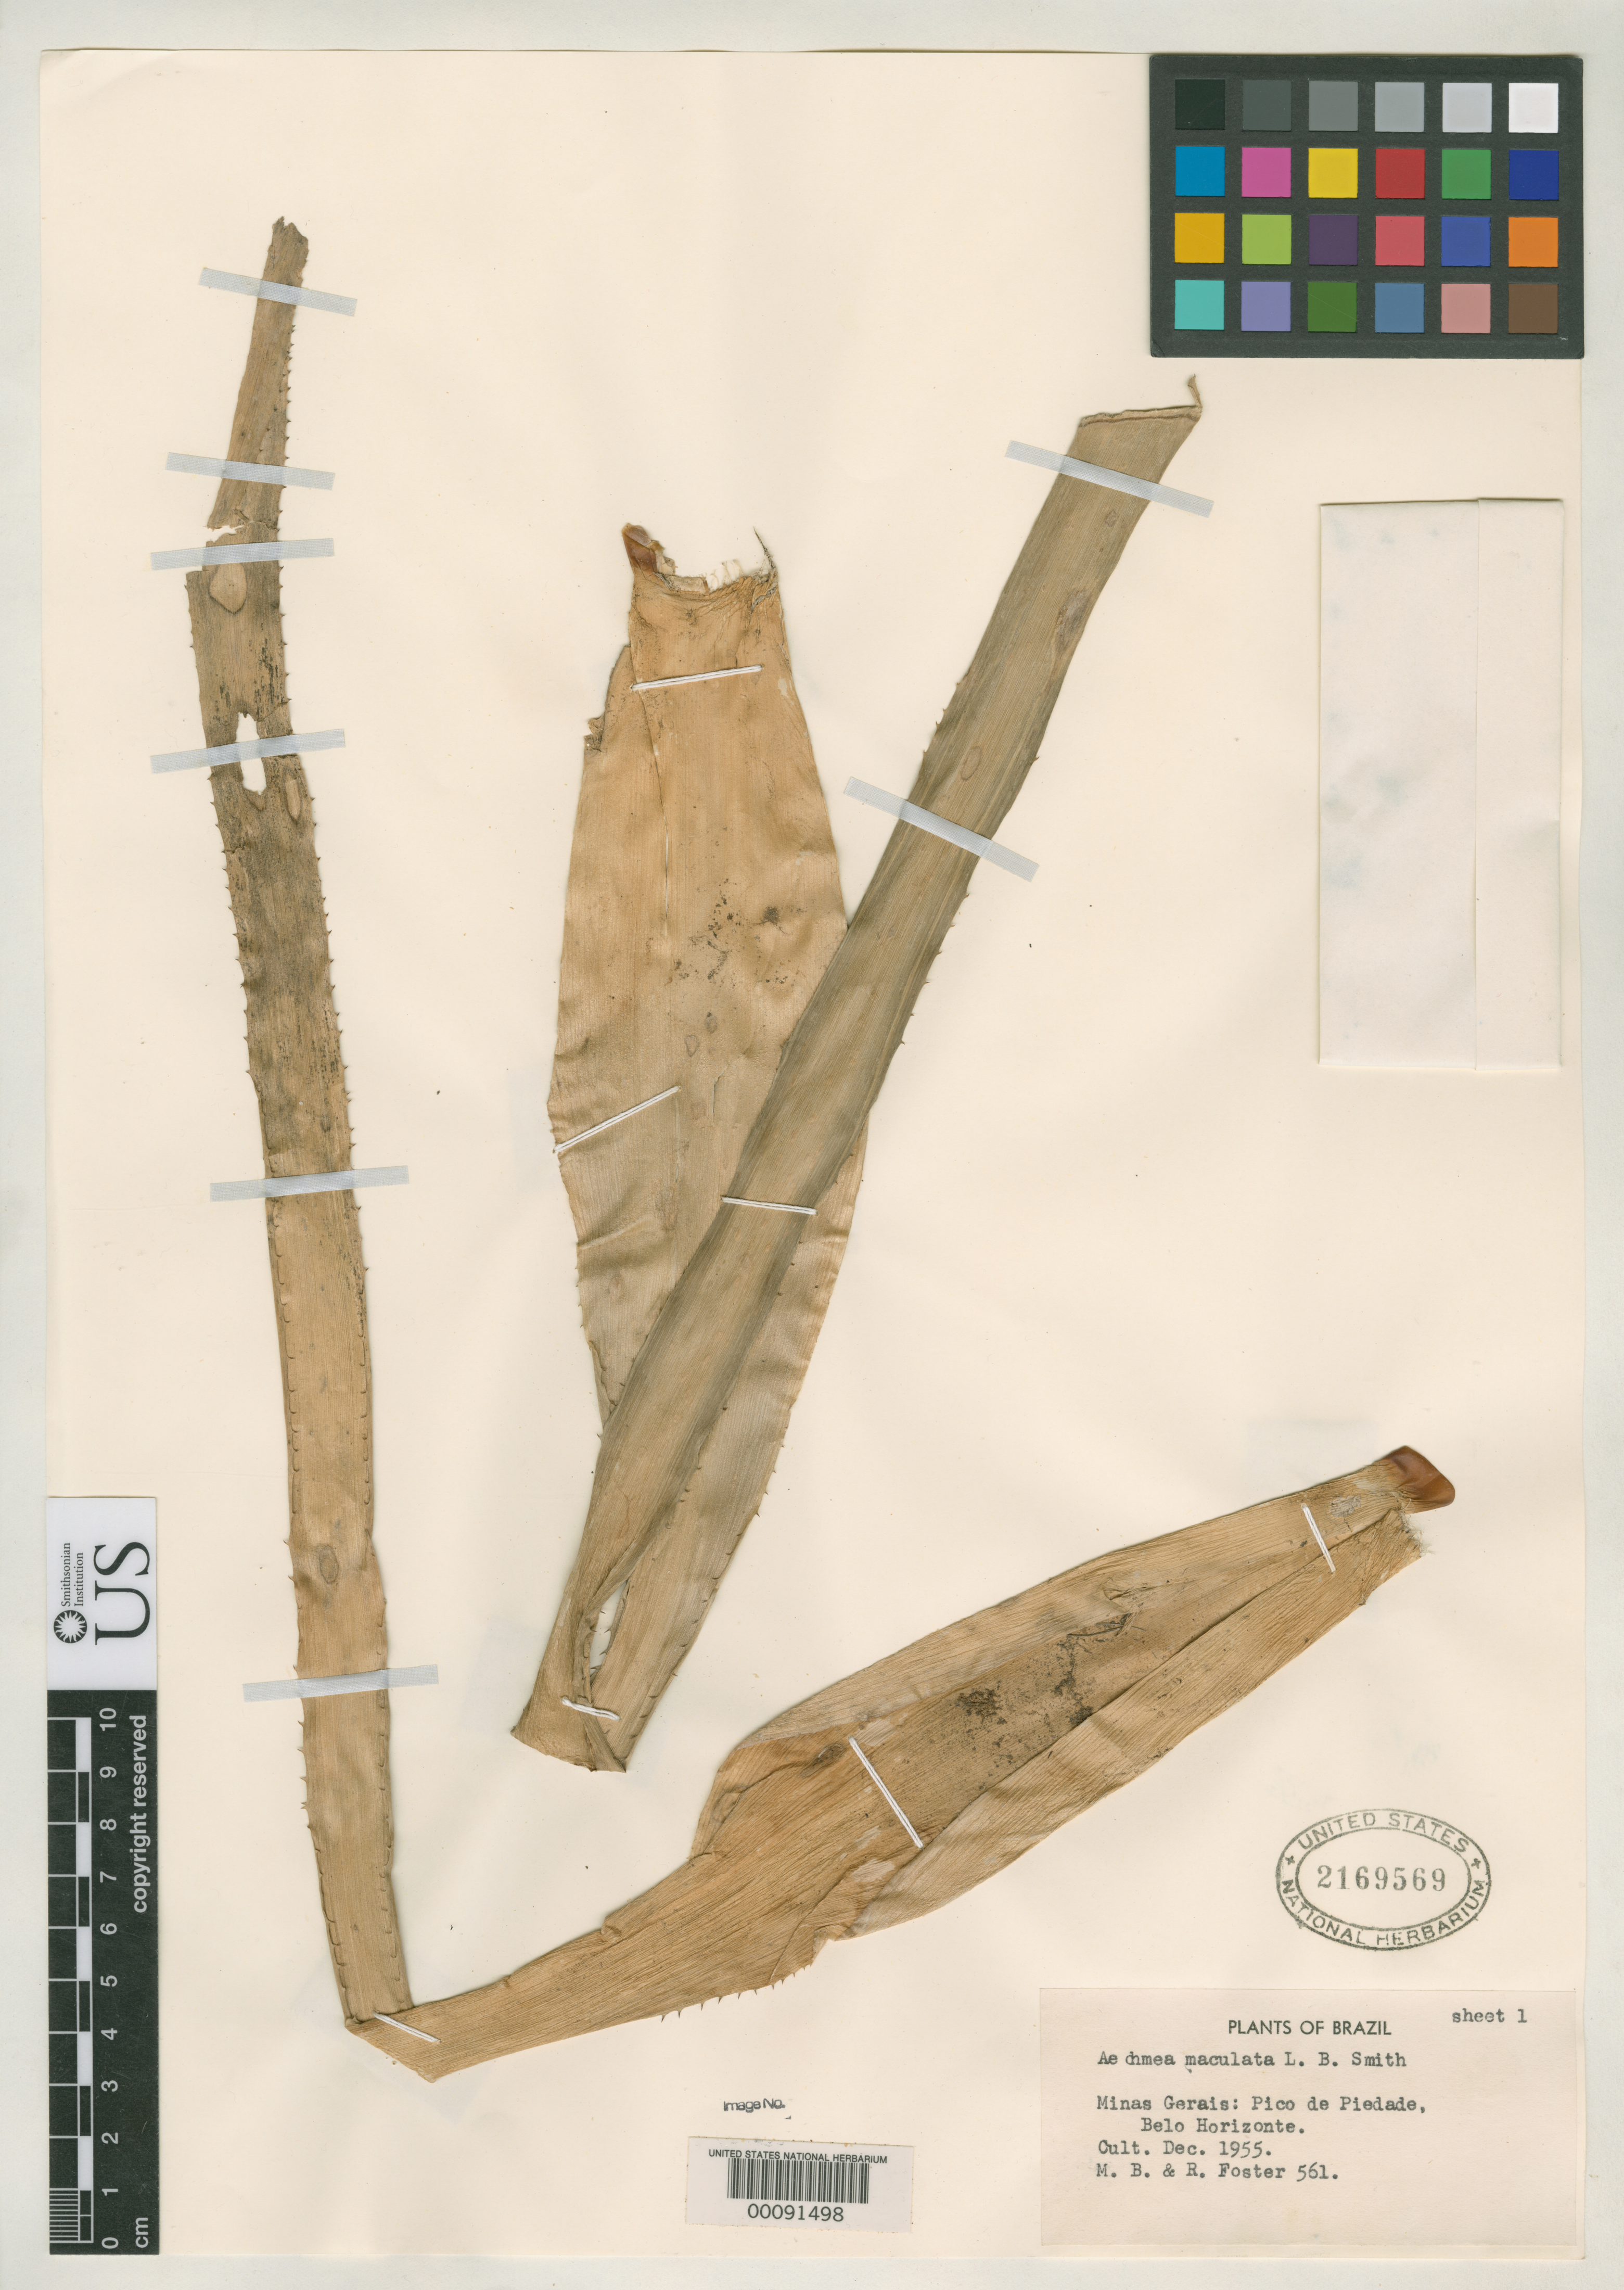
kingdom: Plantae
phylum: Tracheophyta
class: Liliopsida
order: Poales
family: Bromeliaceae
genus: Aechmea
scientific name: Aechmea maculata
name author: L.B. Sm.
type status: Isotype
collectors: M. B. Foster & R. C. Foster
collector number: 561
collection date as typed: Dec 1955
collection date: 1955-12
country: Brazil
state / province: Minas Gerais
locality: Pico de Piedade, Belo Horizonte.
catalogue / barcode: US 2169569